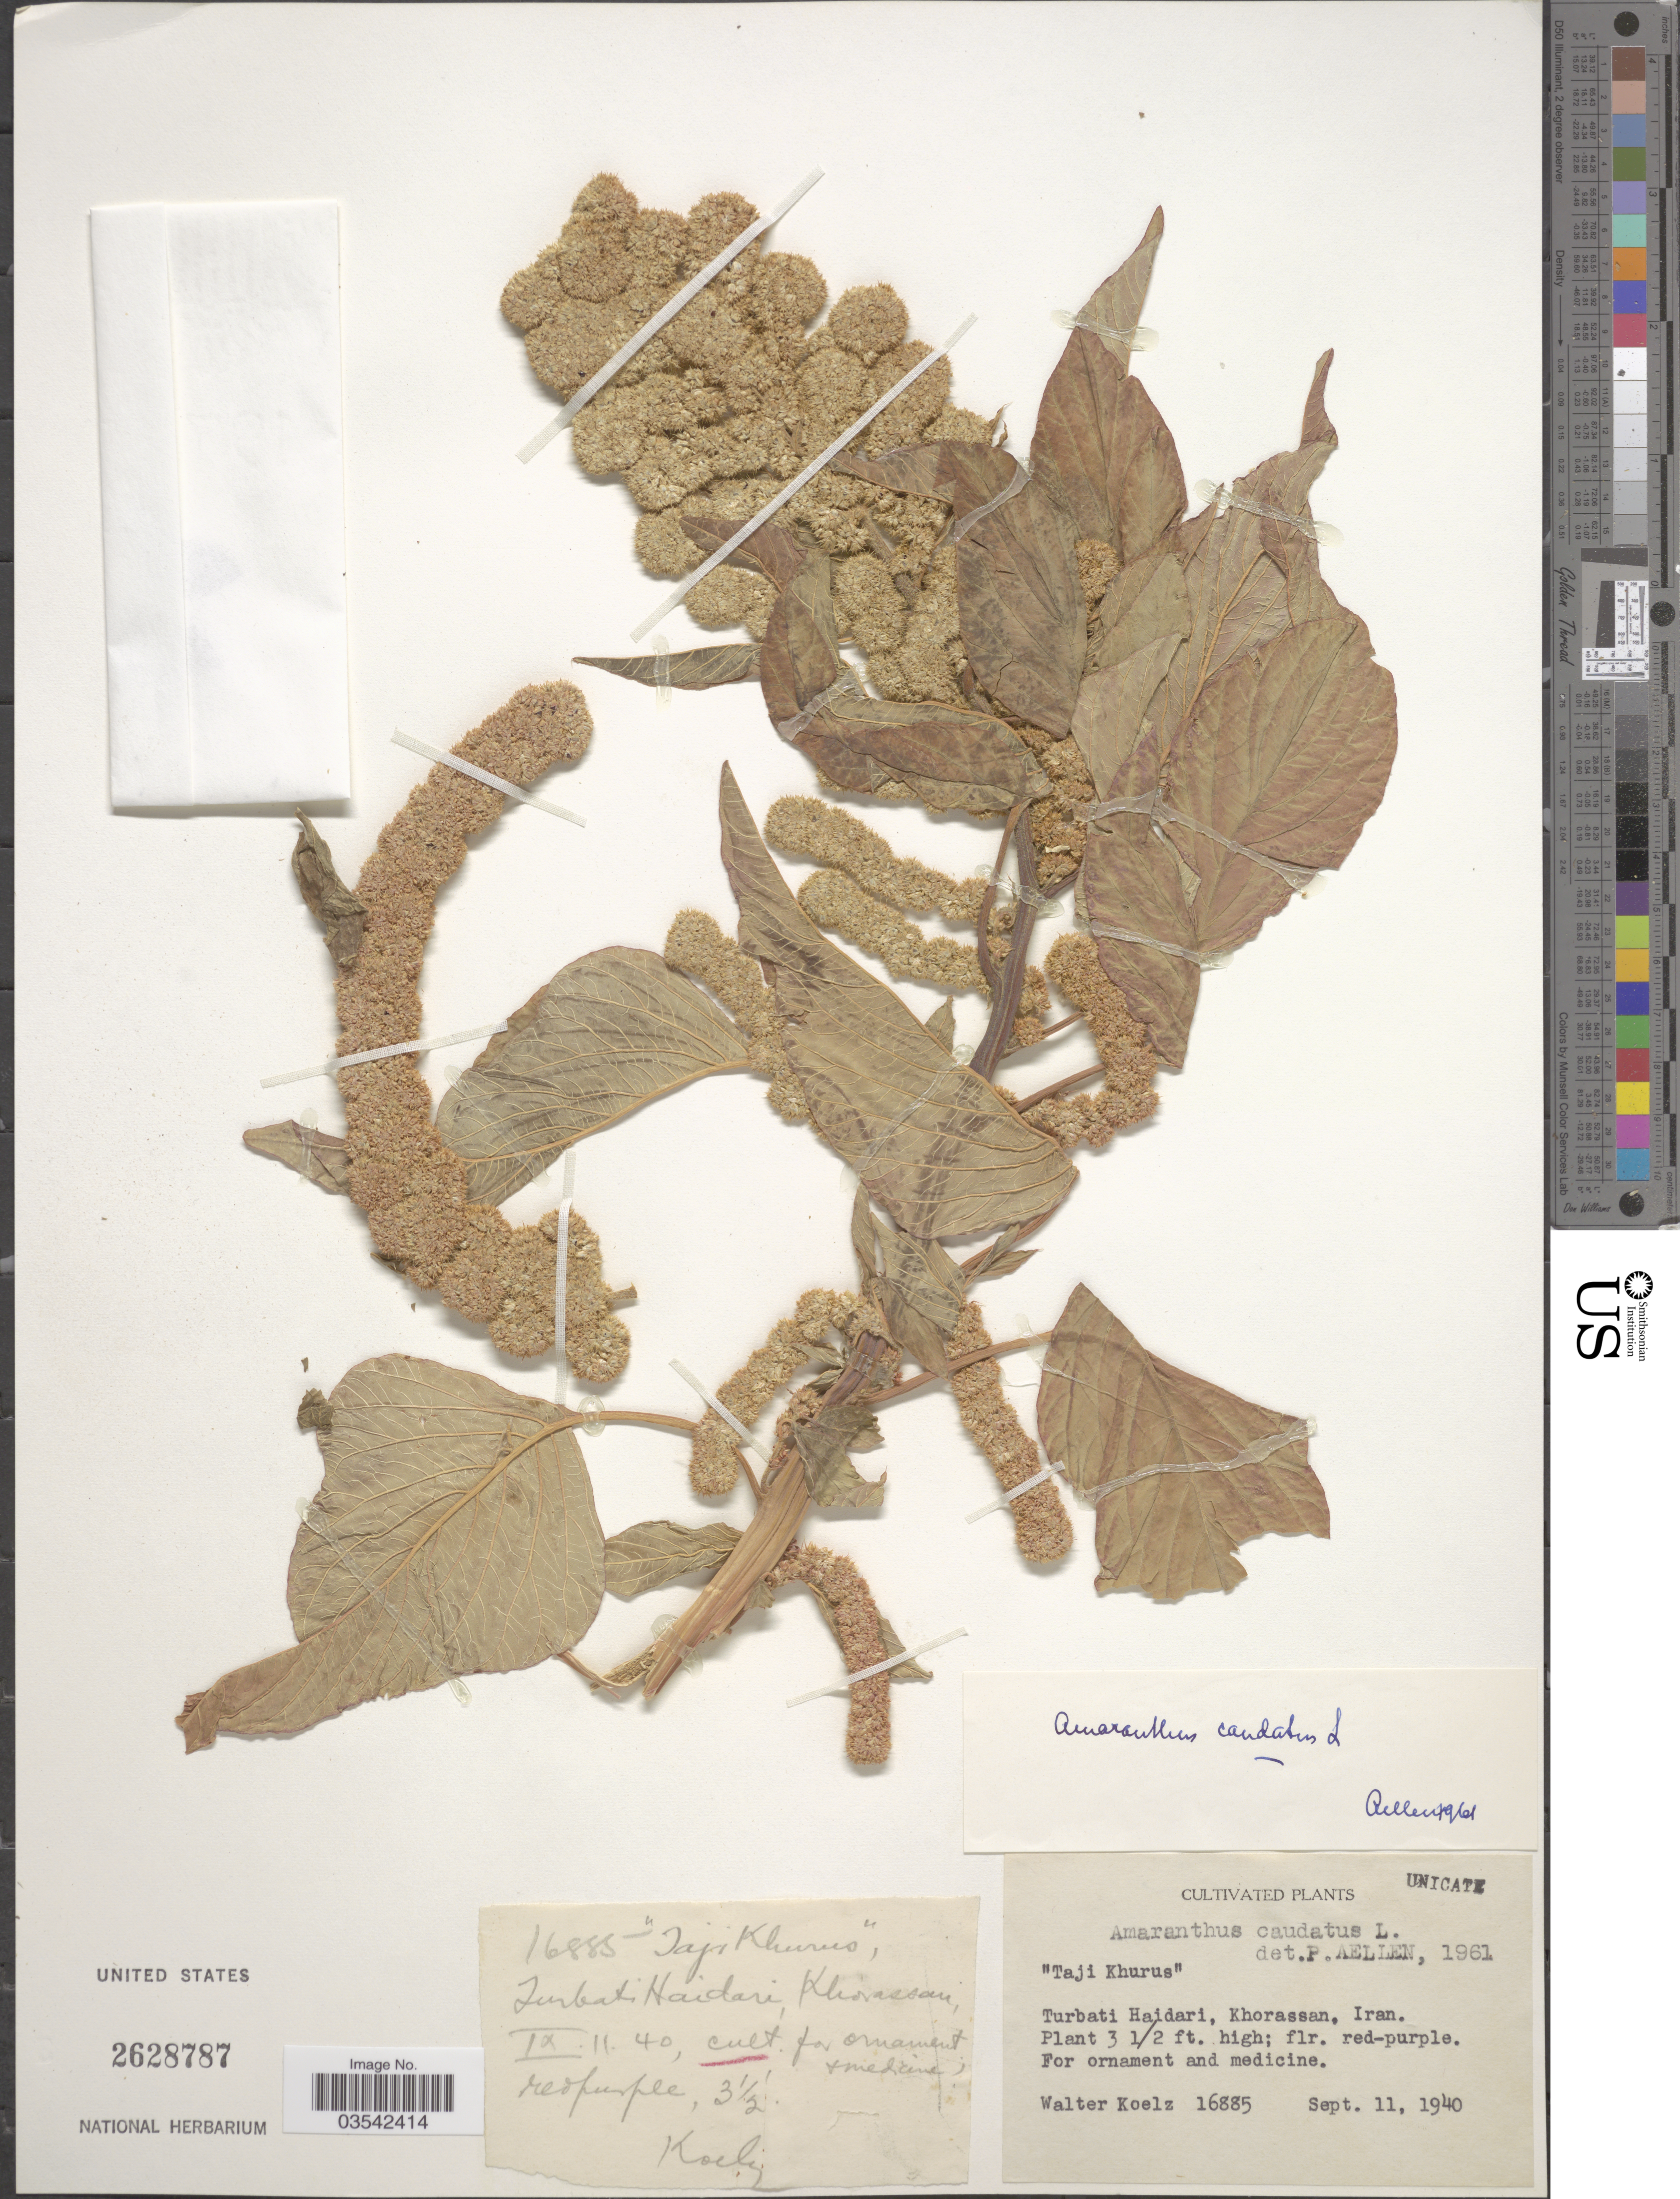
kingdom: Plantae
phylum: Tracheophyta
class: Magnoliopsida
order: Caryophyllales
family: Amaranthaceae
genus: Amaranthus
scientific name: Amaranthus caudatus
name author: L.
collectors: W. N. Koelz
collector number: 16885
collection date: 1940-09-11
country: Iran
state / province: Khorasan [obsolete]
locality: Turbati Haidari, Khorassan.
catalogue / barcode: US 2628787